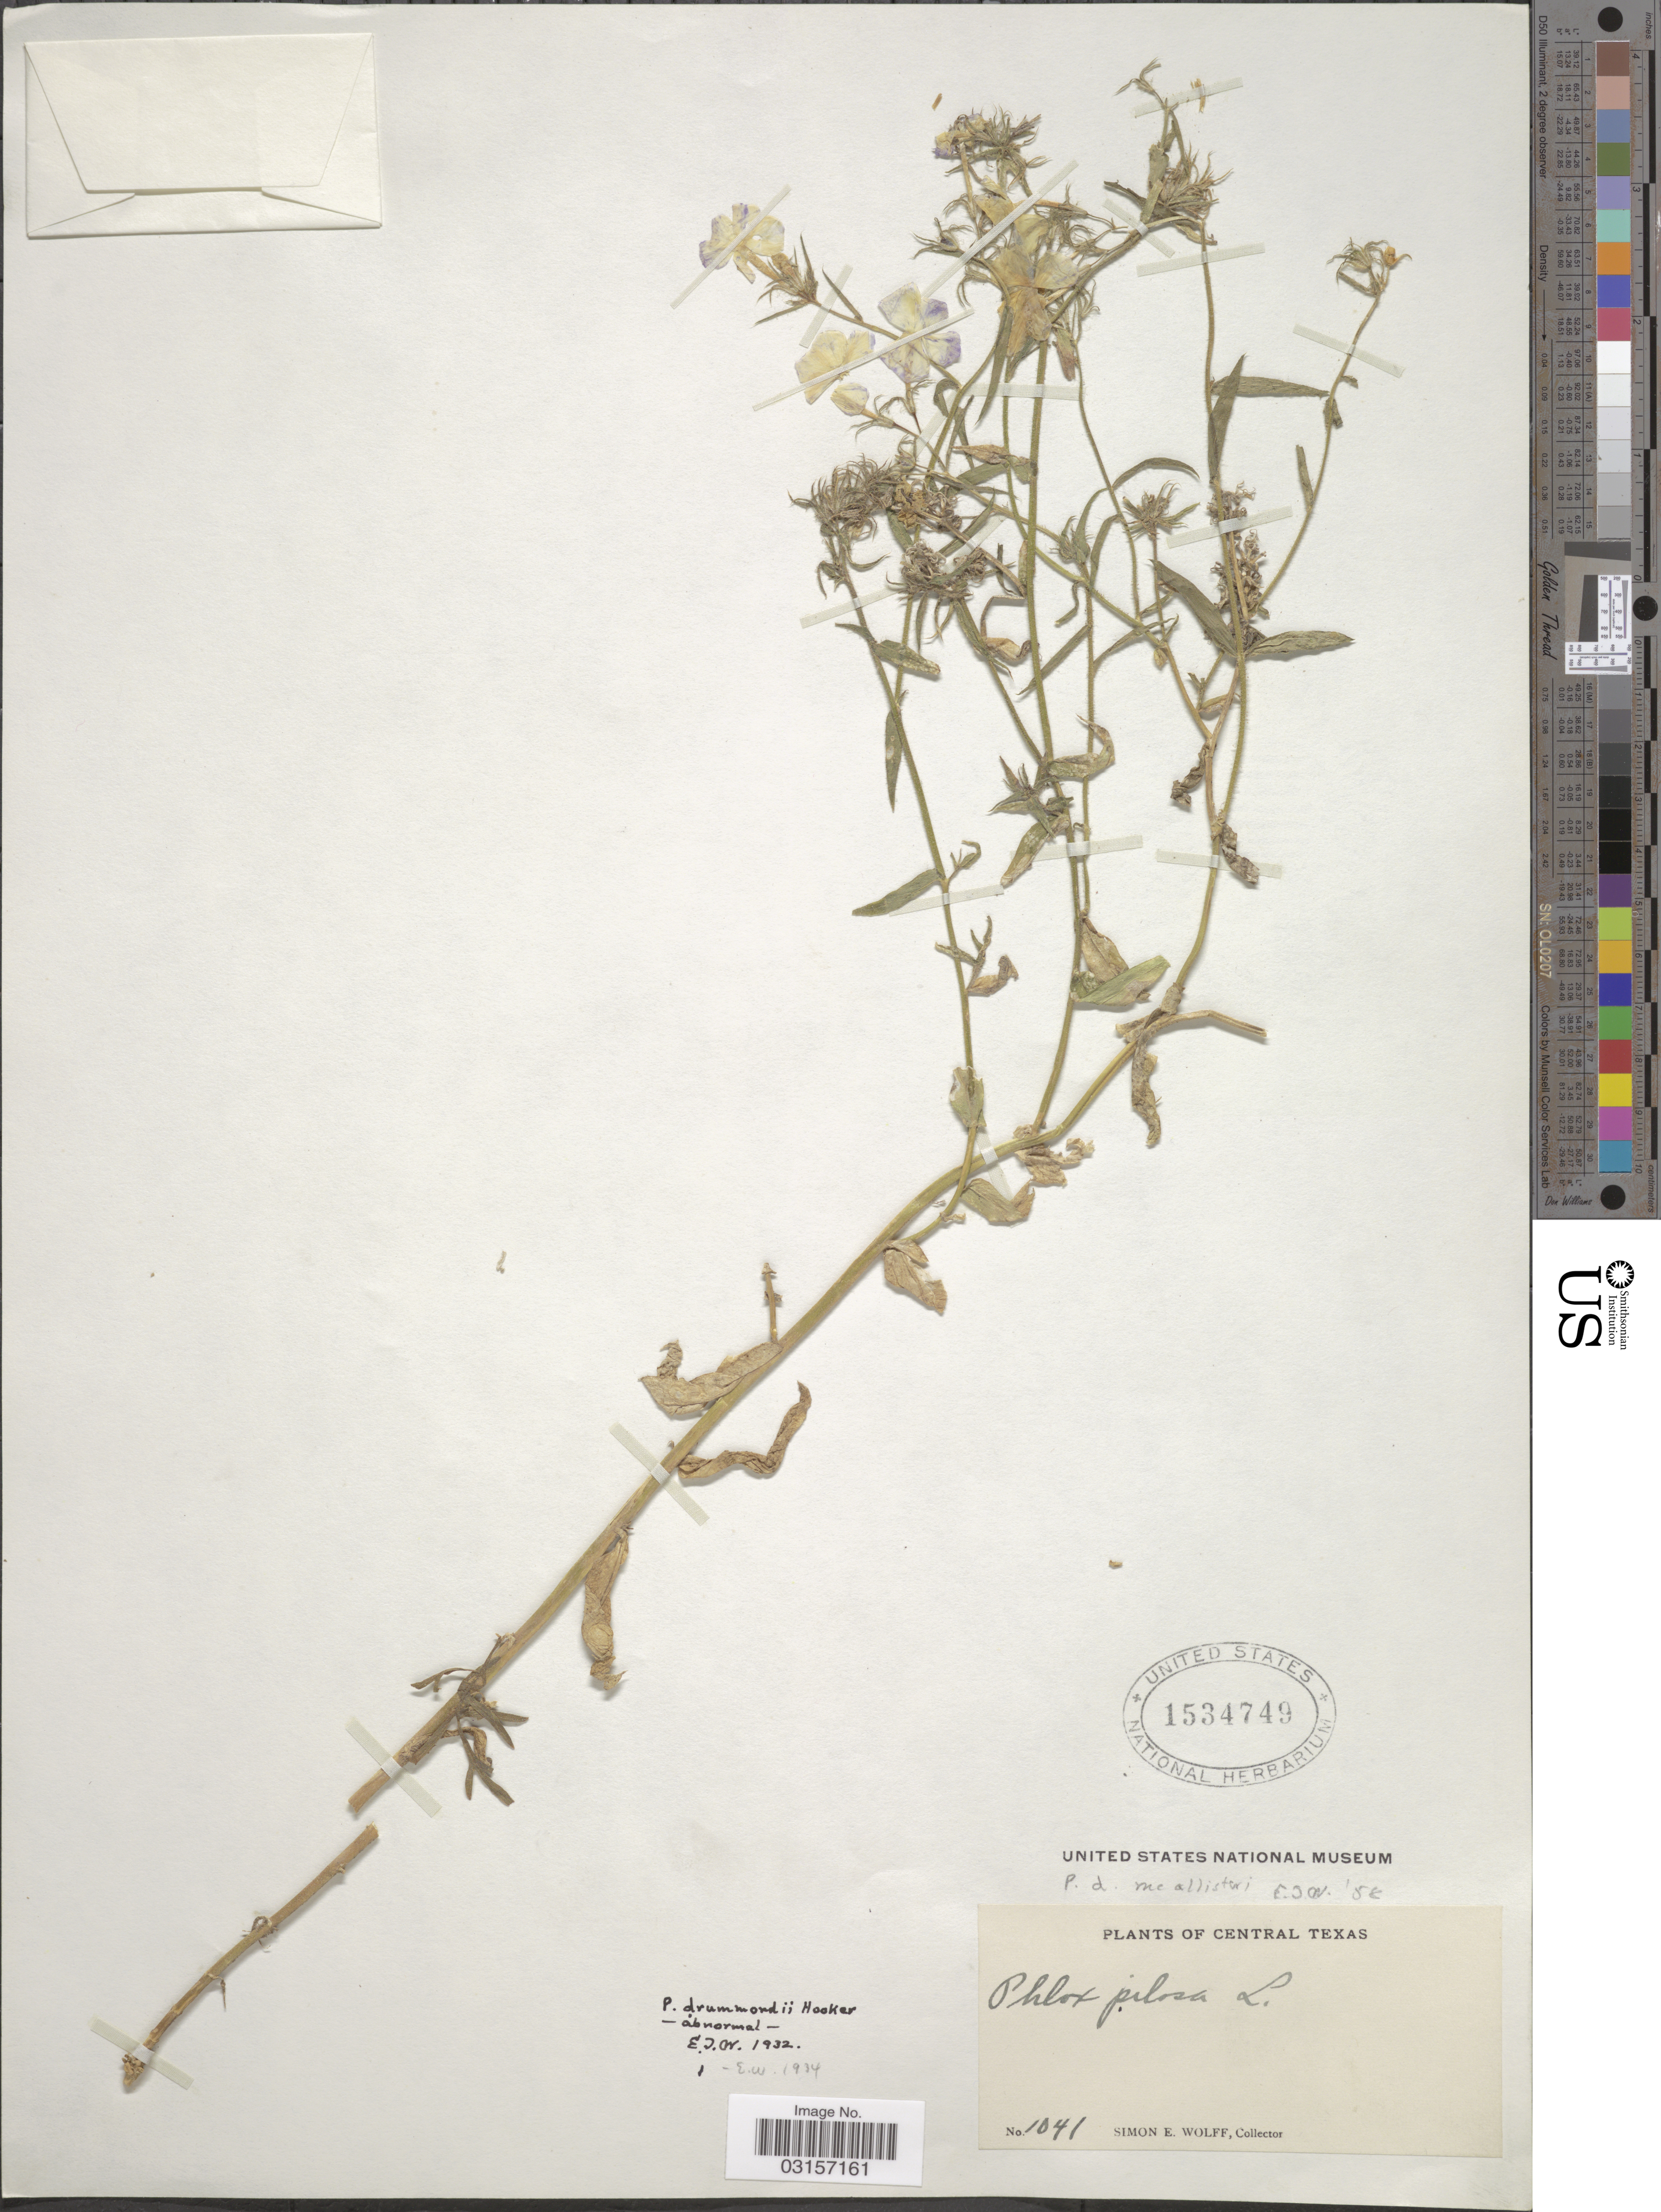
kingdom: Plantae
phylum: Tracheophyta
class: Magnoliopsida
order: Ericales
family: Polemoniaceae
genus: Phlox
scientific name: Phlox drummondii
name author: Hook.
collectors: S. E. Wolff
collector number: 1041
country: United States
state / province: Texas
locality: Central Texas.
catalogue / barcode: US 1534749